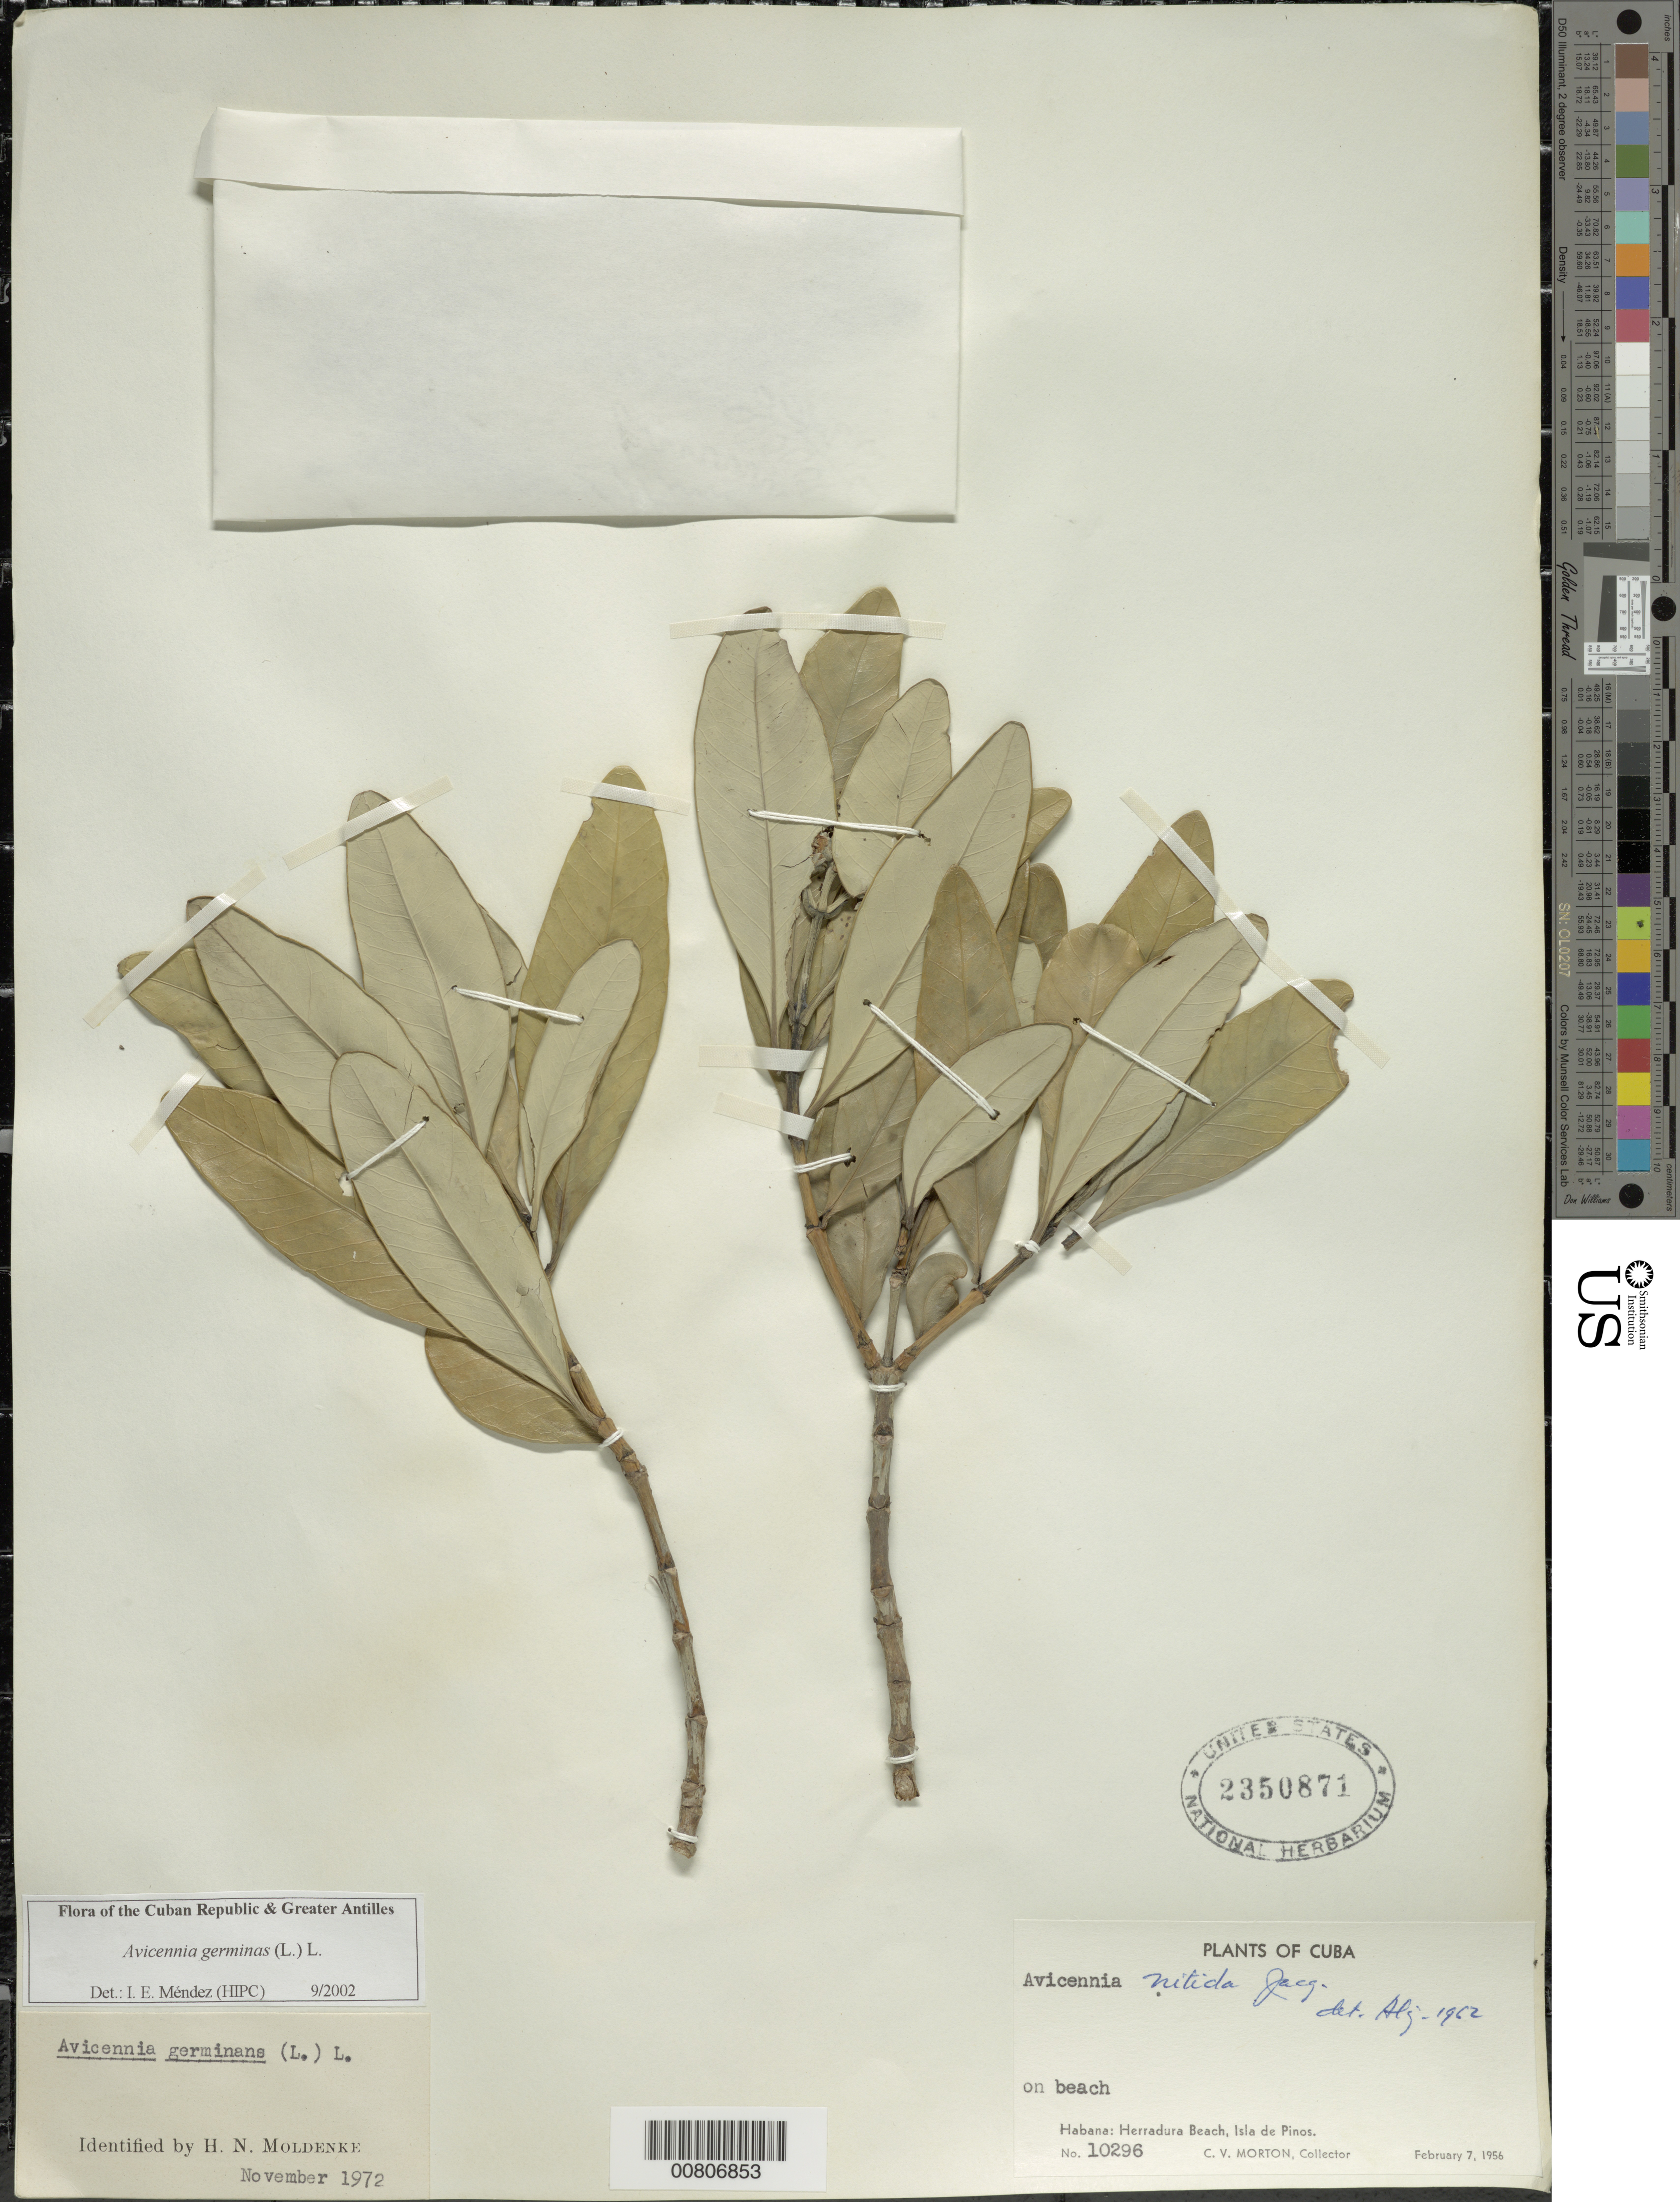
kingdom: Plantae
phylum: Tracheophyta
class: Magnoliopsida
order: Lamiales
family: Acanthaceae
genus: Avicennia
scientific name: Avicennia germinans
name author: (L.) L.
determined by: Méndez, Isidro E., (HIPC)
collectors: C. V. Morton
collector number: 1296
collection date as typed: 07 Feb 1956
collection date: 1956-02-07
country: Cuba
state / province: La Habana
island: Cuba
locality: Herradura Beach, Isla de Pinos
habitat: On beach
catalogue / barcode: US 2350871